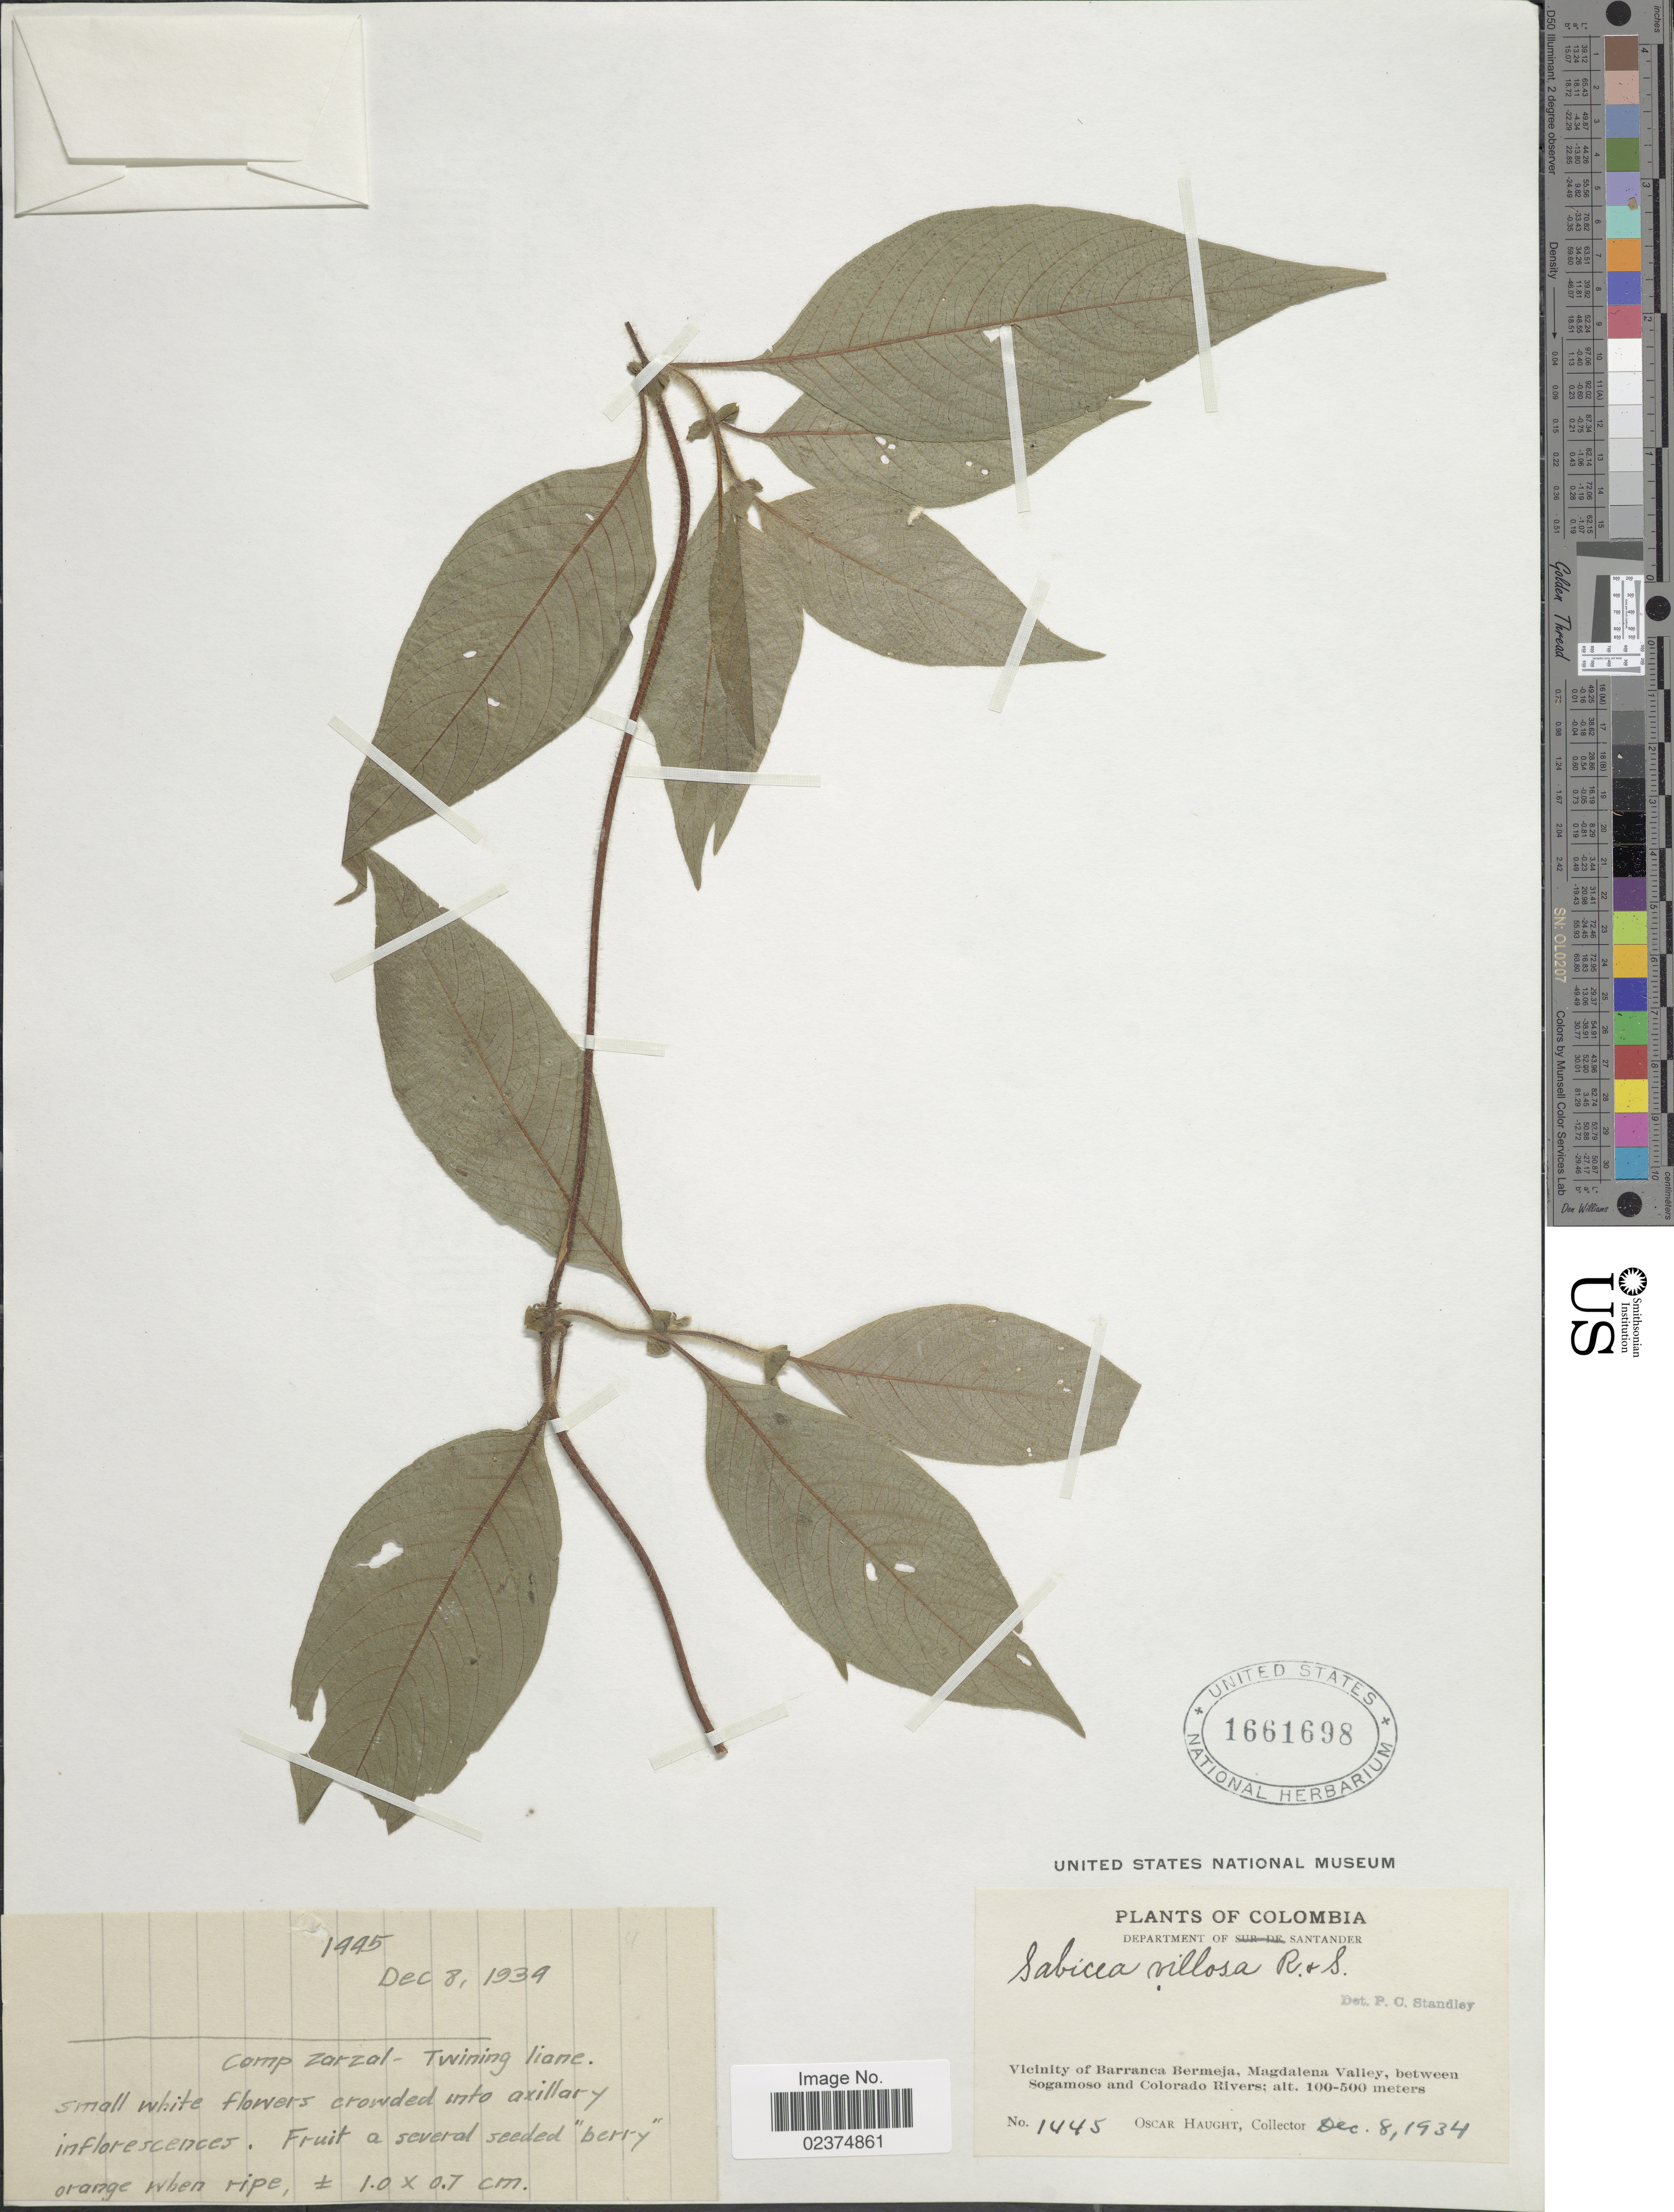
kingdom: Plantae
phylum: Tracheophyta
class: Magnoliopsida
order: Gentianales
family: Rubiaceae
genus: Sabicea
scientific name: Sabicea villosa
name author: Willd. ex Roem. & Schult.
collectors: O. L. Haught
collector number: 1445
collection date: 1934-12-08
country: Colombia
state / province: Santander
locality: Vicinity of Barranca Bermeja, Magdalena Valley, between Sogamoso and Colorado Rivers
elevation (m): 100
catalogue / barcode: US 1661698